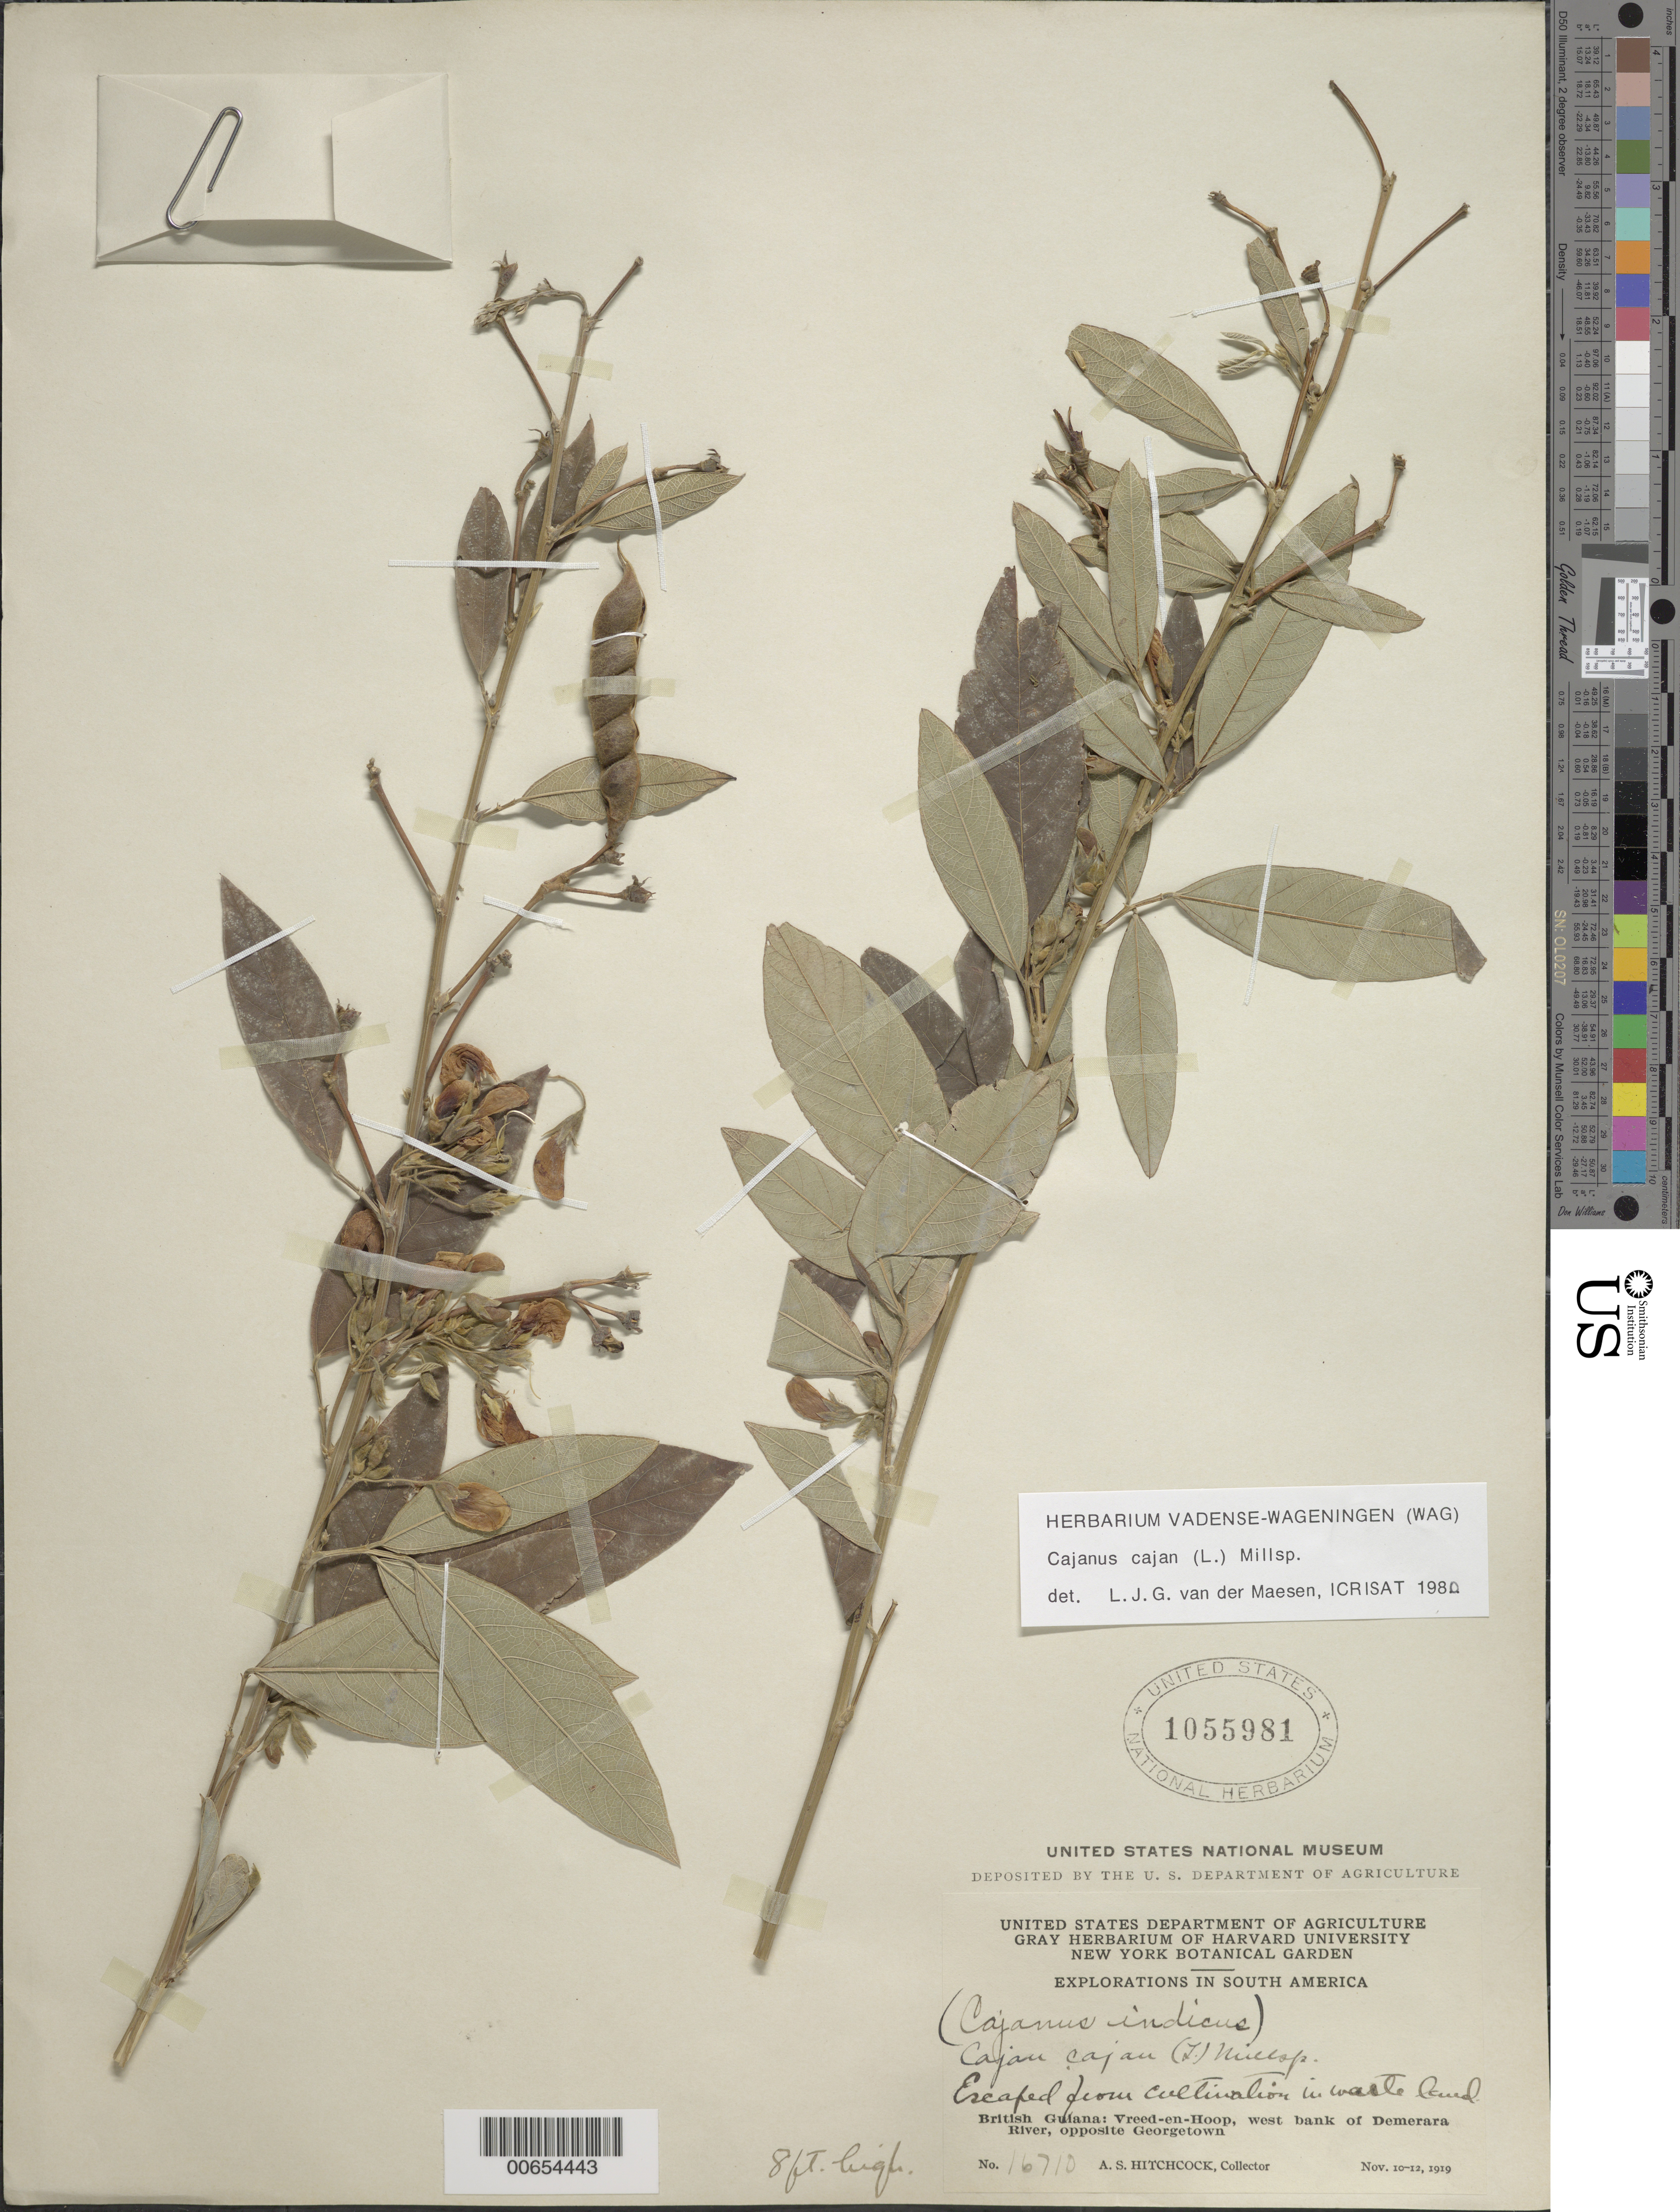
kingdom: Plantae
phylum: Tracheophyta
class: Magnoliopsida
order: Fabales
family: Fabaceae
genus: Cajanus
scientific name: Cajanus cajan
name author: (L.) Huth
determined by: Van Der Maesen, L. J. G., (WAG), Wageningen University (Netherlands)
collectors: A. S. Hitchcock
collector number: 16710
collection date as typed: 10-Nov-19 to 12-Nov-19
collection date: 1919-11-10/1919-11-12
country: Guyana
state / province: Essequibo Isl-W. Demerara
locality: Vreed-en-Hoop, W bank of Demerara R., opposite Georgetown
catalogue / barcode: US 1055981